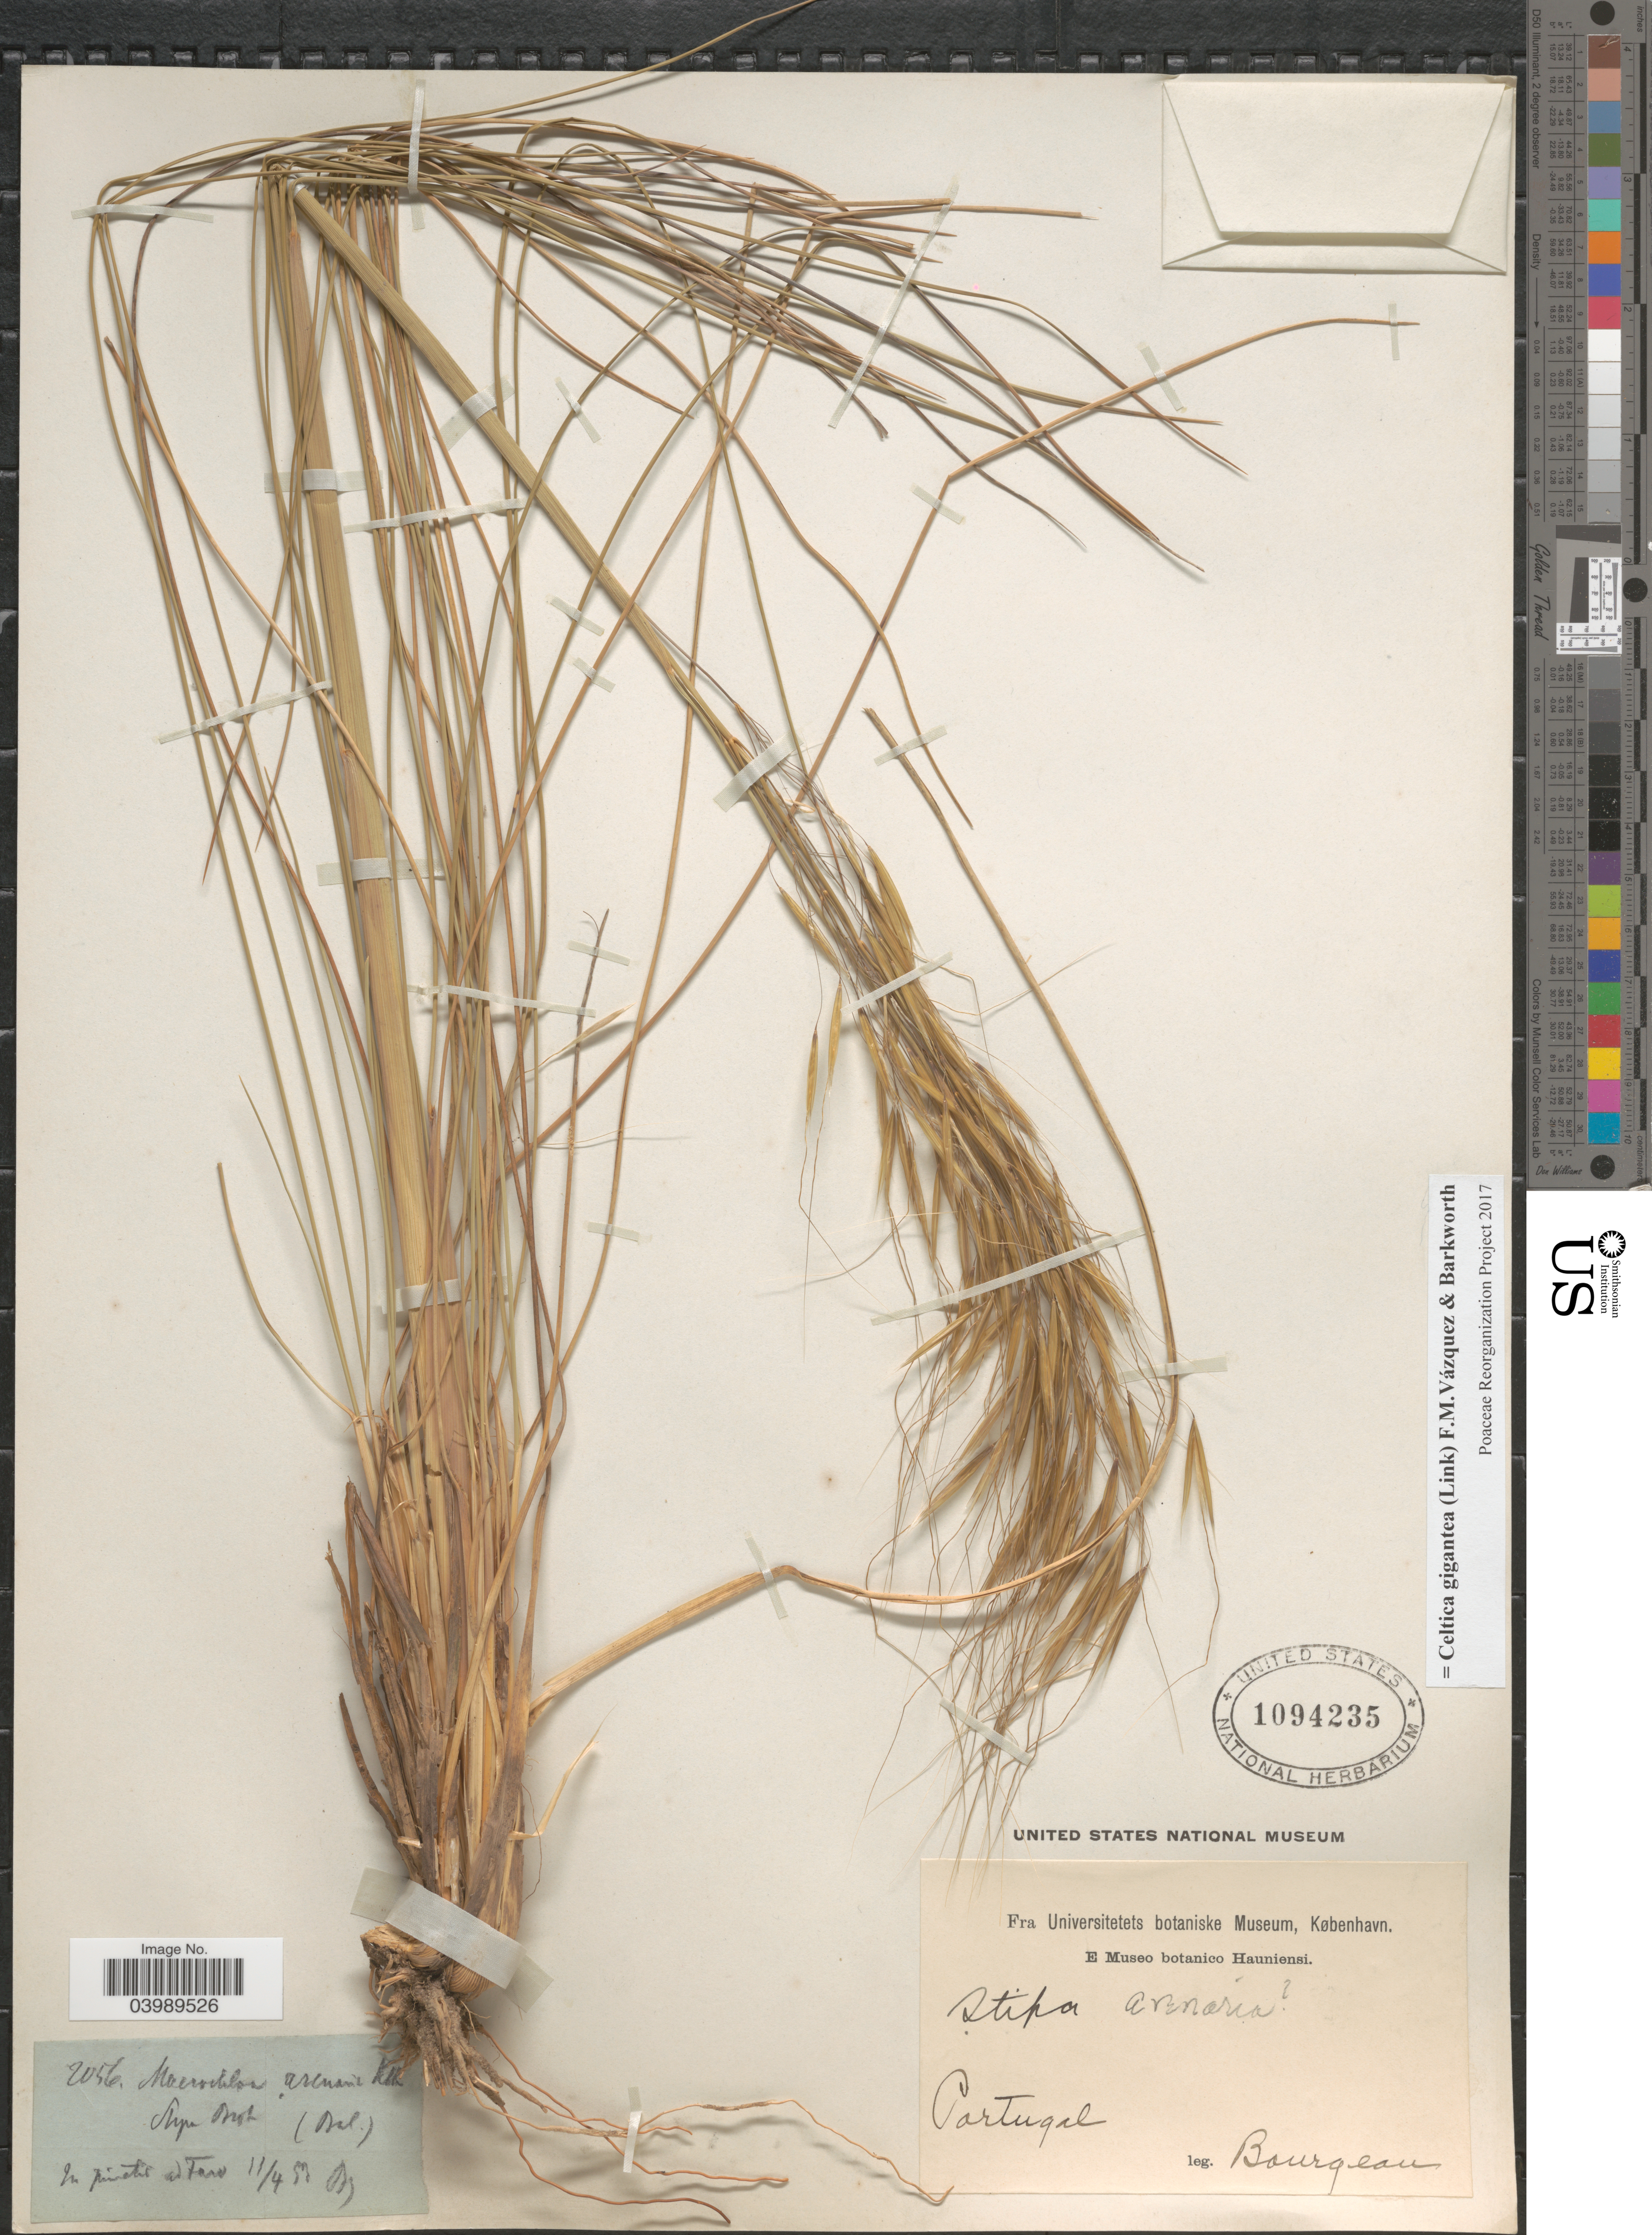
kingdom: Plantae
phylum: Tracheophyta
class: Liliopsida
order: Poales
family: Poaceae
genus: Celtica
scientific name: Celtica gigantea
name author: (Link) F.M. Vázquez & Barkworth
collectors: -. Bourgeau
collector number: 2056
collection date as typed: Transcribed d/m/y: 11/4/52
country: Portugal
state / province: Faro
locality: In pinchis ad Faro.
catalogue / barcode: US 1094235